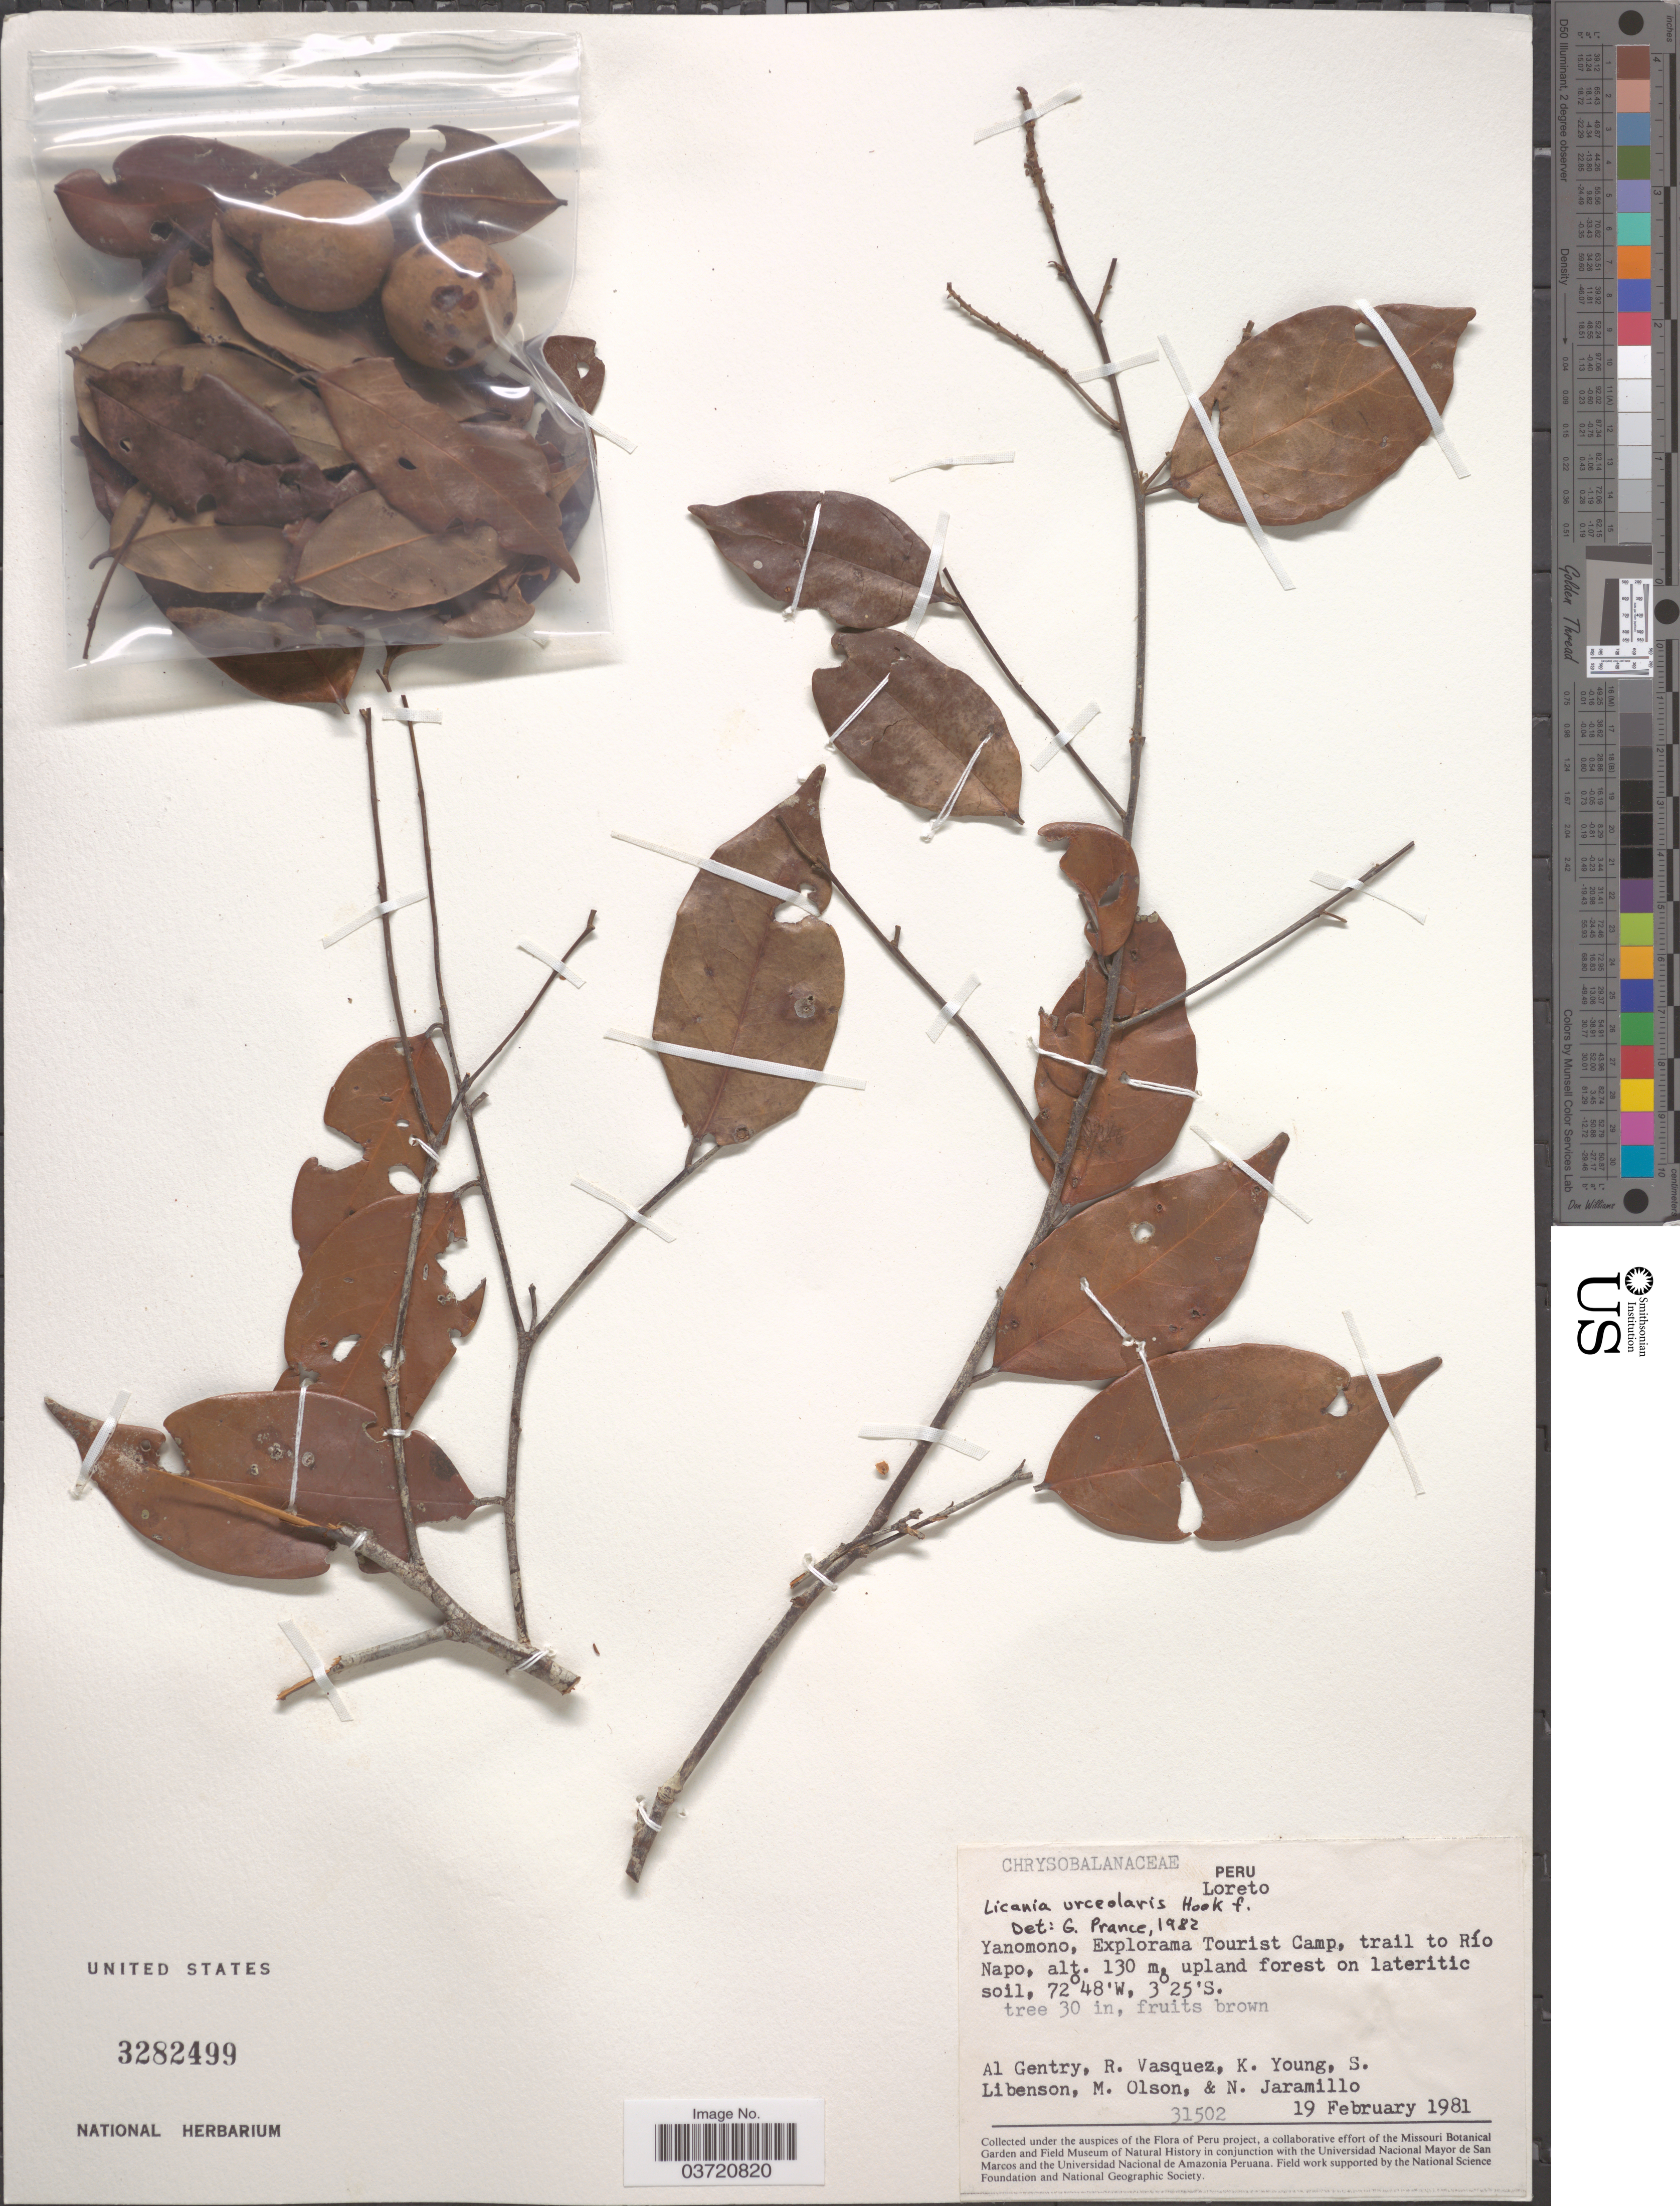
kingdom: Plantae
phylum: Tracheophyta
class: Magnoliopsida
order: Malpighiales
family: Chrysobalanaceae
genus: Licania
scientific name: Licania urceolaris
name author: Hook. f.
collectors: A. H. Gentry, R. Vasquez, K. Young, S. Libenson & et al.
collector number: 31502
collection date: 1981-02-19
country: Peru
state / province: Loreto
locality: Yanomono, Explorama Tourist Camp, trail to Río Napo.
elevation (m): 130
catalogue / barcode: US 3282499